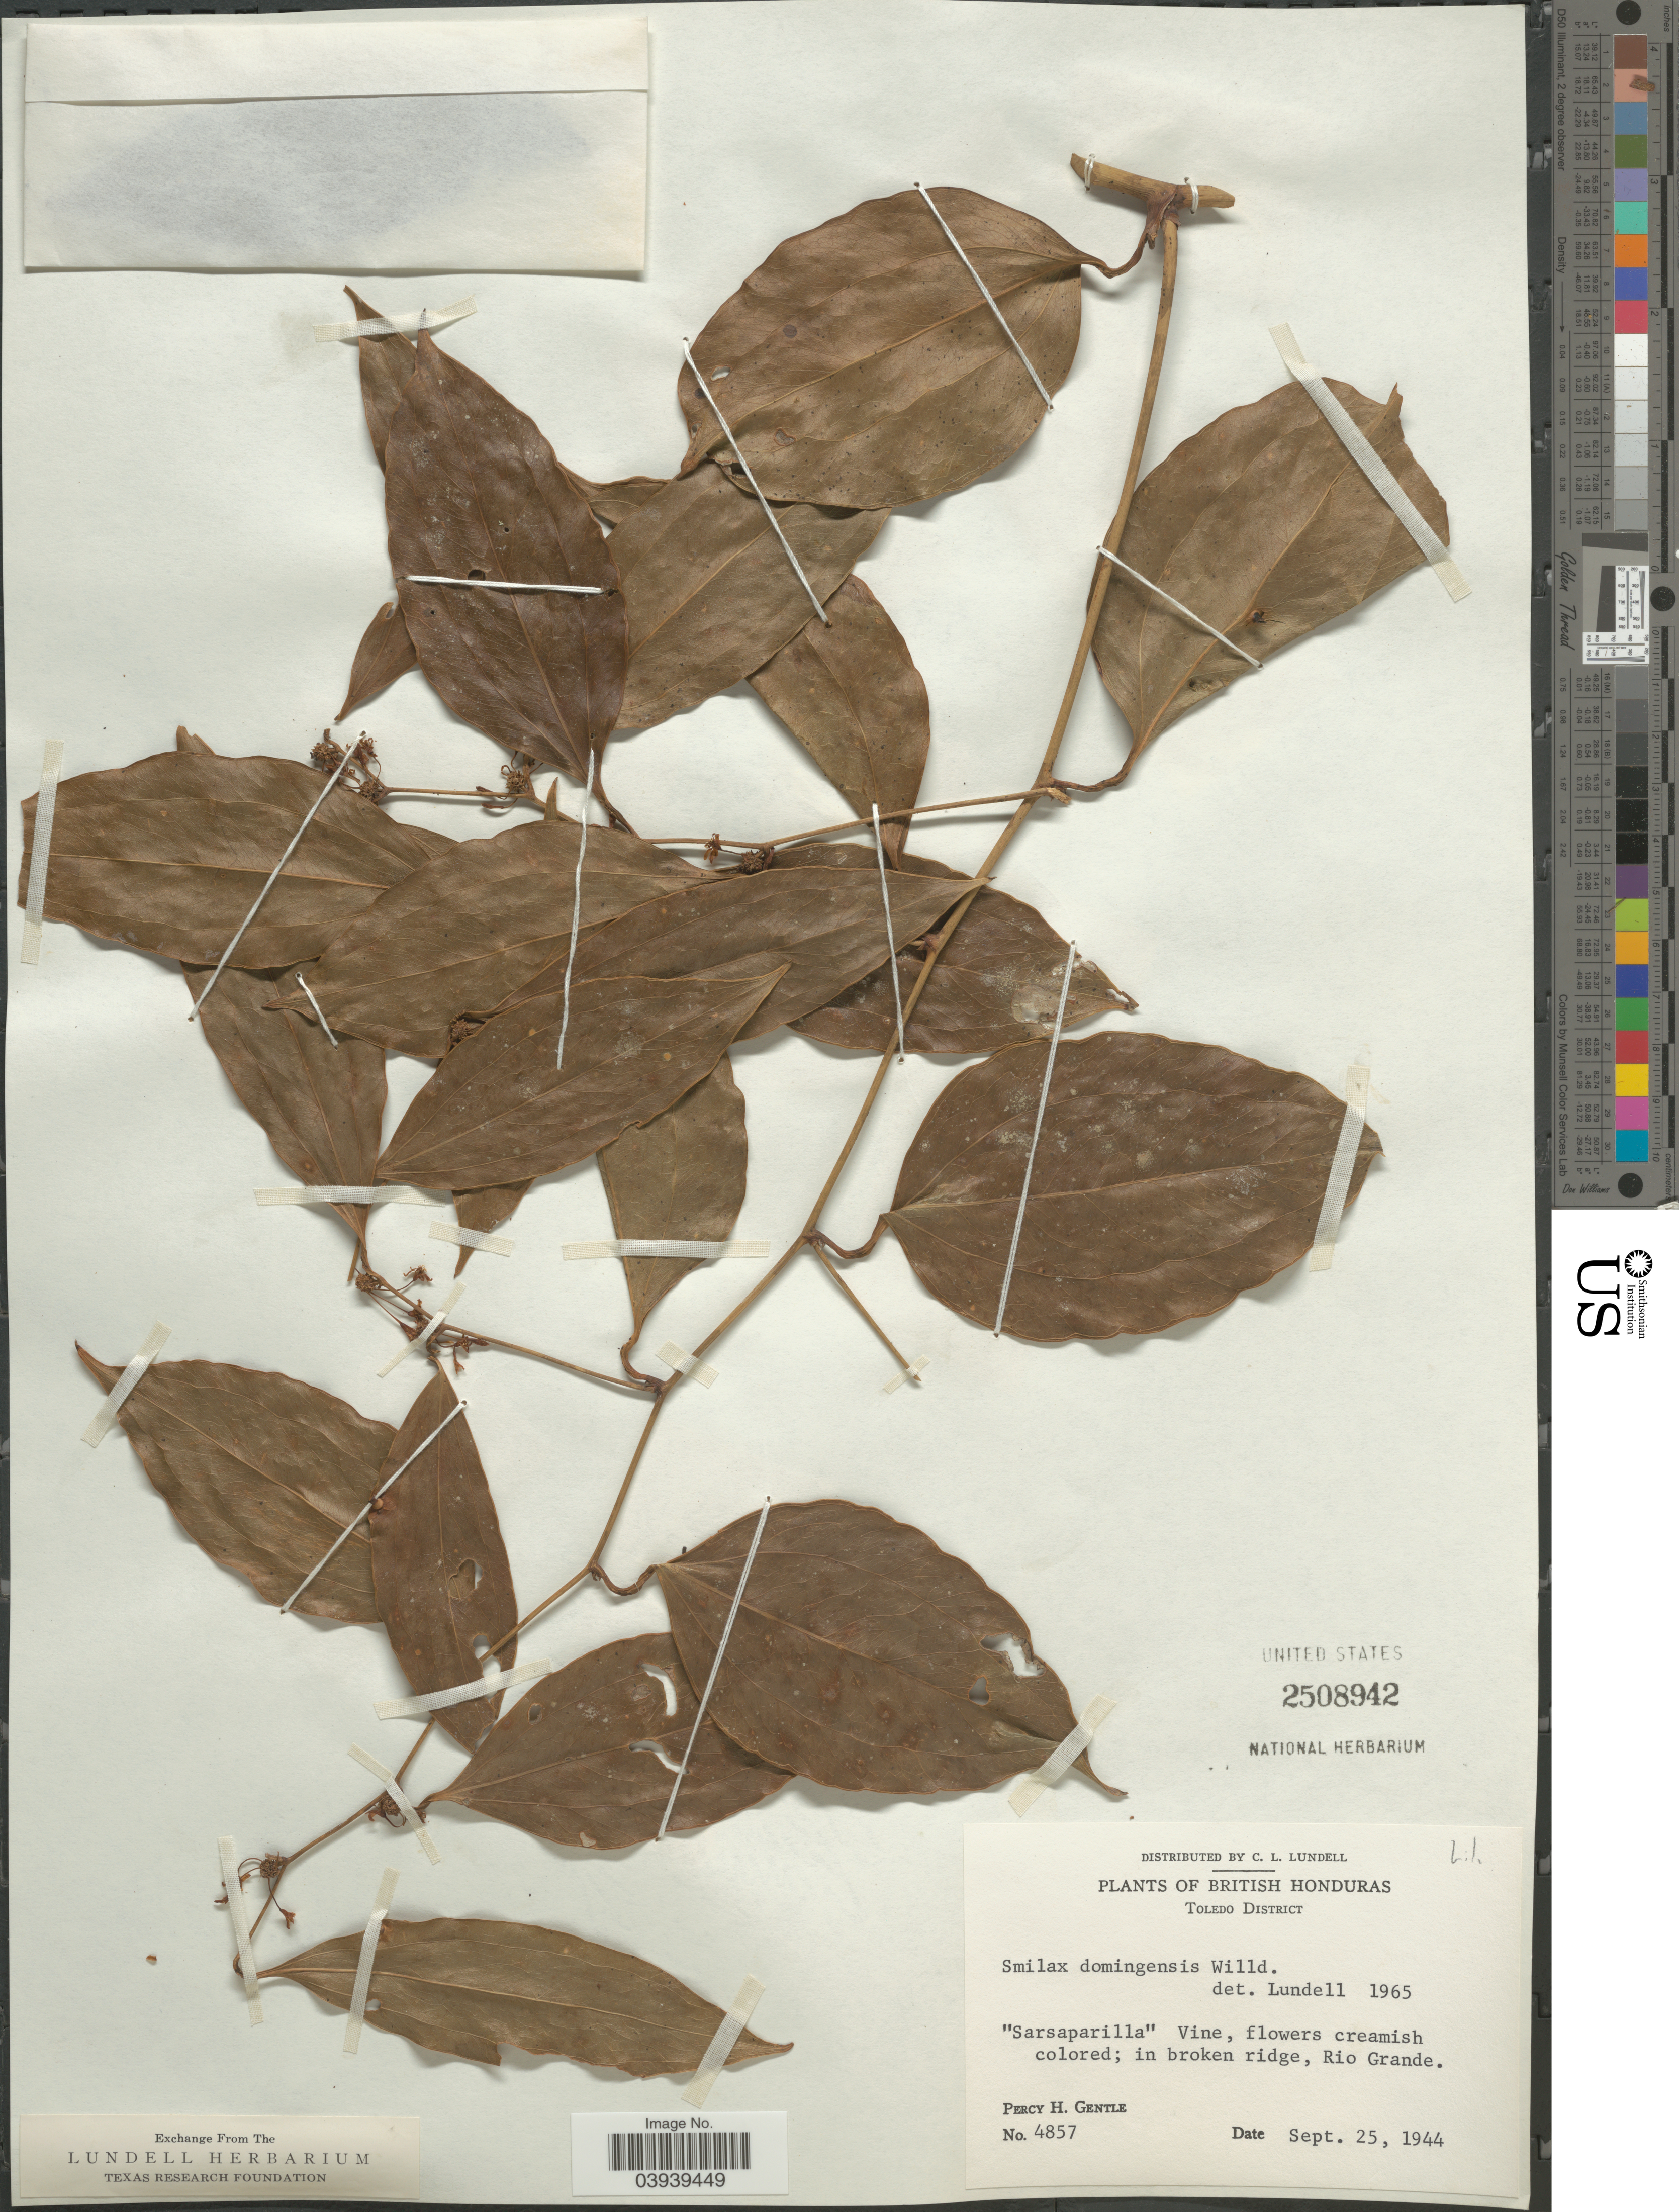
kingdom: Plantae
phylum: Tracheophyta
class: Liliopsida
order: Liliales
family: Smilacaceae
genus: Smilax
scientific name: Smilax domingensis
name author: Willd.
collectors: P. H. Gentle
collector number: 4857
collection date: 1944-09-25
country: Belize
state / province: Toledo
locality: British Honduras. Toledo District. Rio Grande.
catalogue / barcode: US 2508942